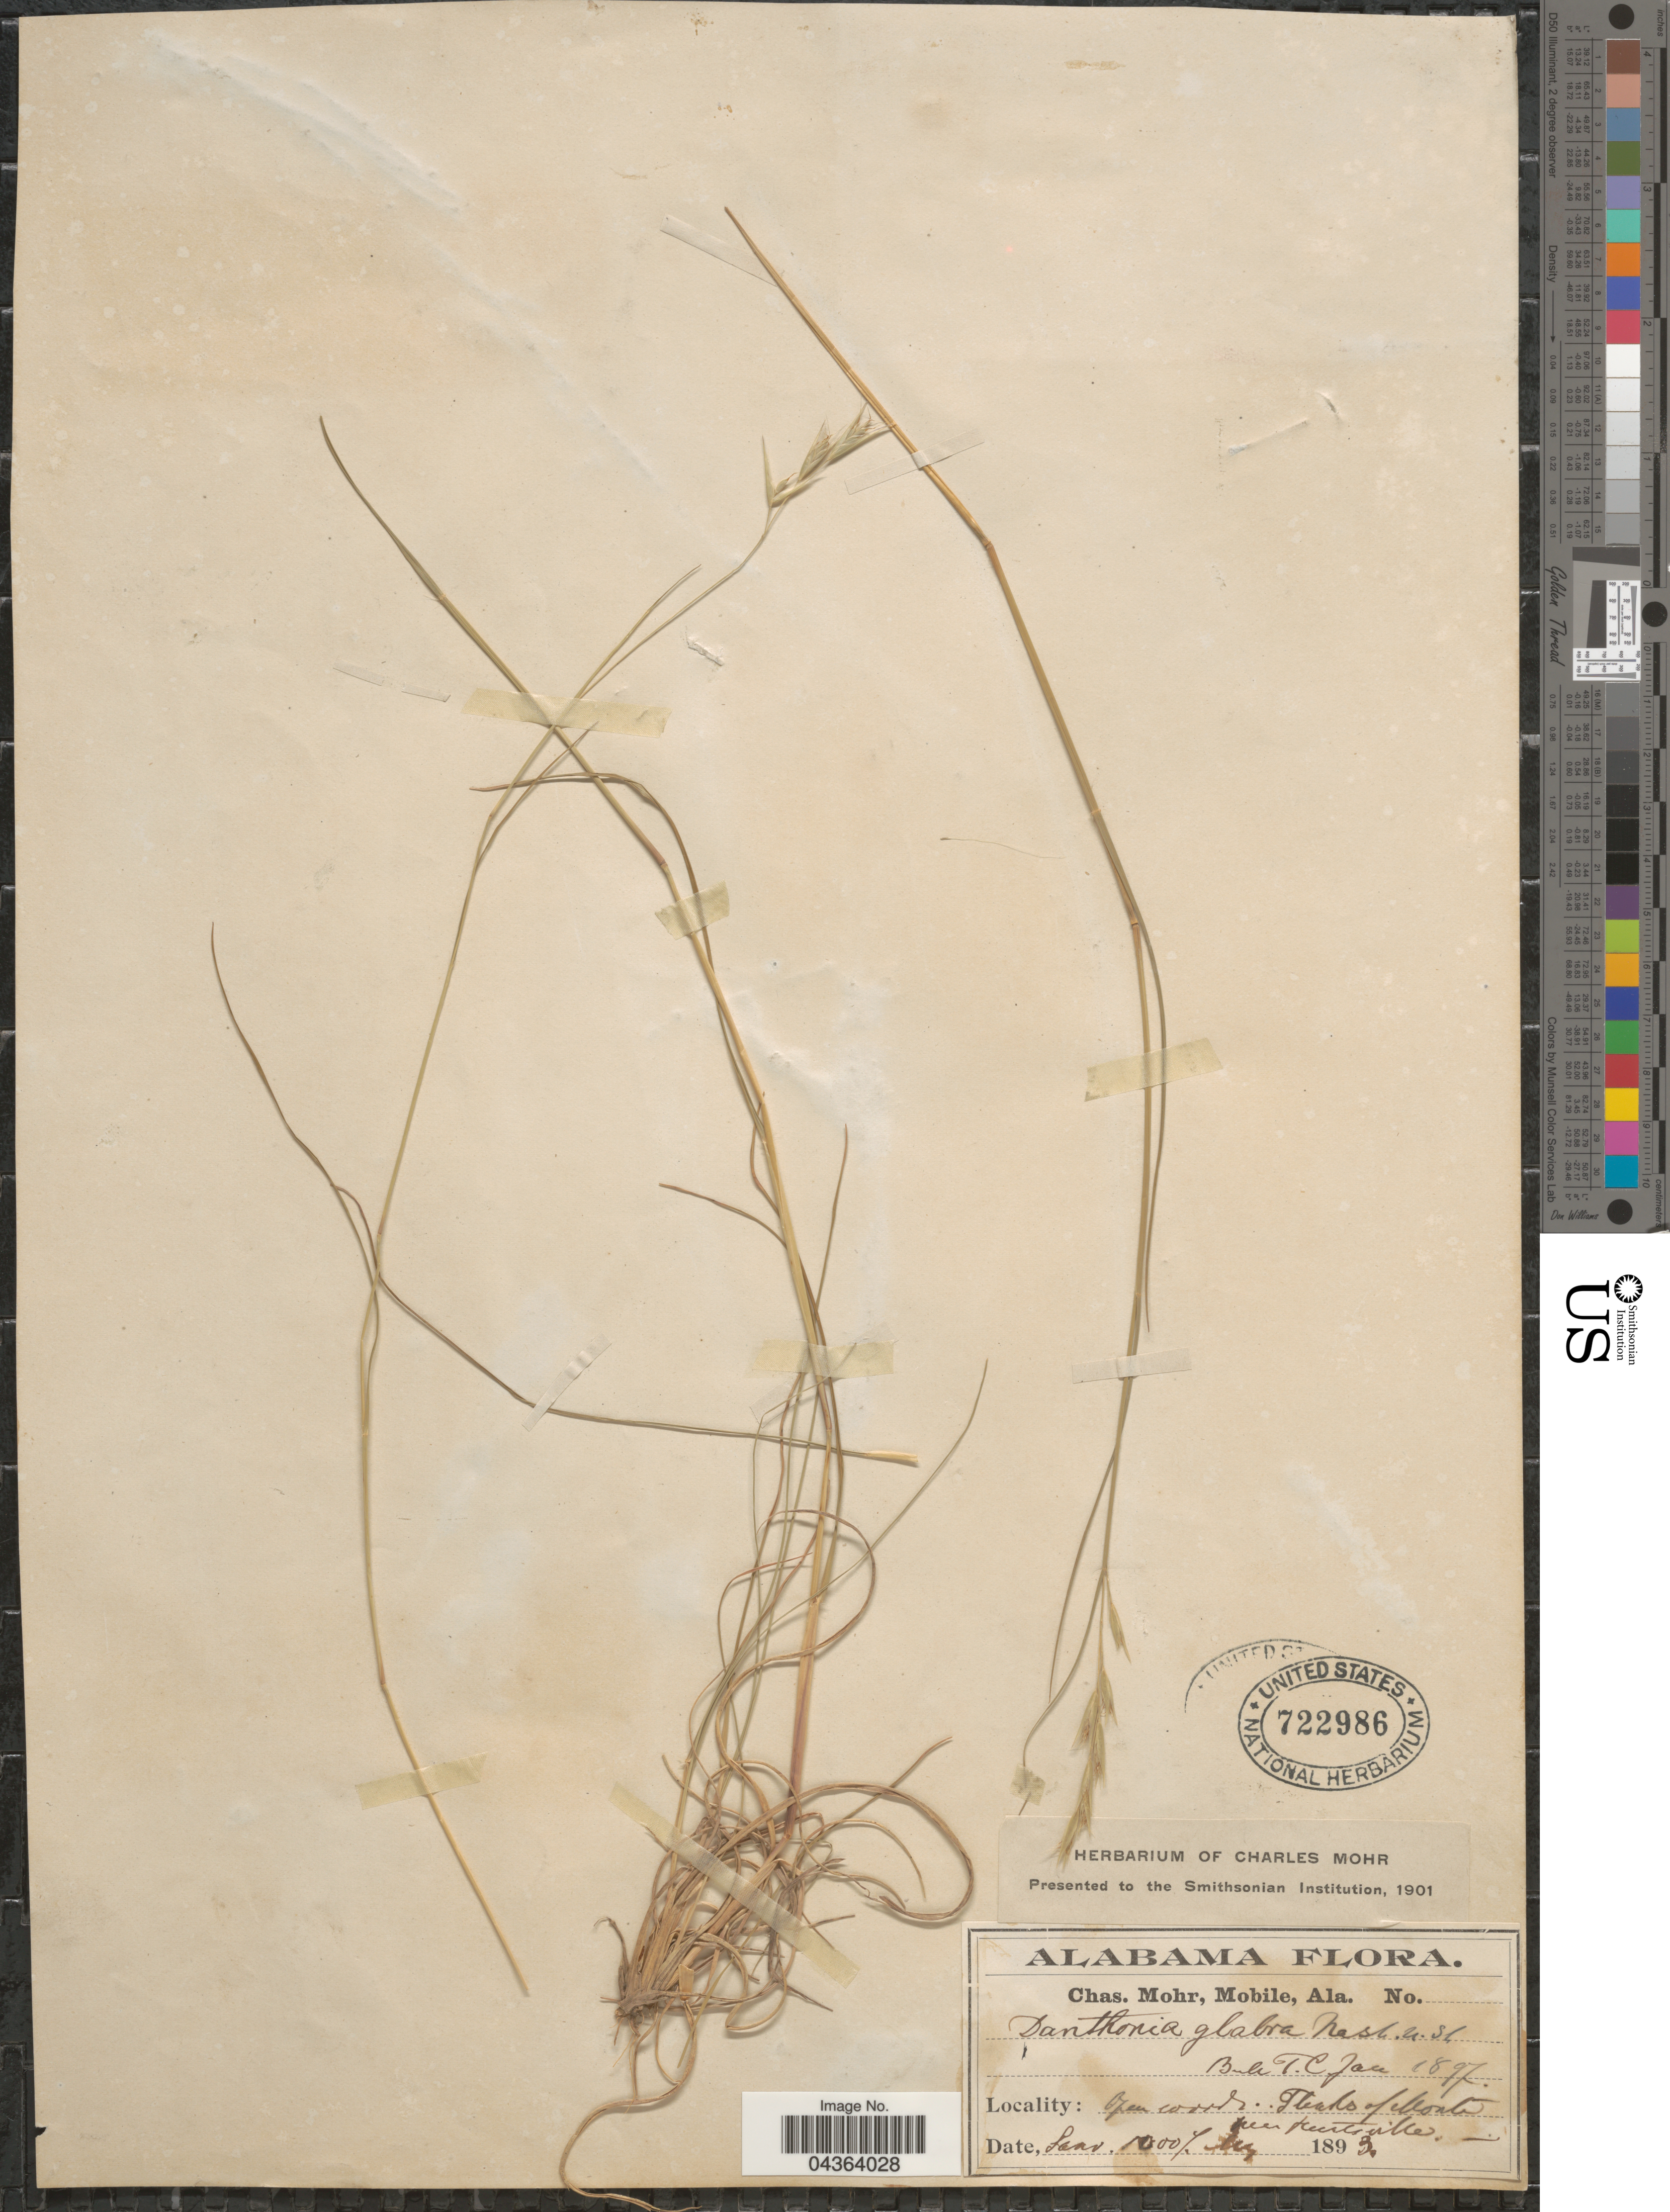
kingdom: Plantae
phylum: Tracheophyta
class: Liliopsida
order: Poales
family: Poaceae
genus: Danthonia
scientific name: Danthonia spicata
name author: (L.) P. Beauv. ex Roem. & Schult.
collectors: Mohr, C. T. (herbarium)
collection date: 1893-07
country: United States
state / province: Alabama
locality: Open woods. Peaks of Monte near Huntsville.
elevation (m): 305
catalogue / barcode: US 722986